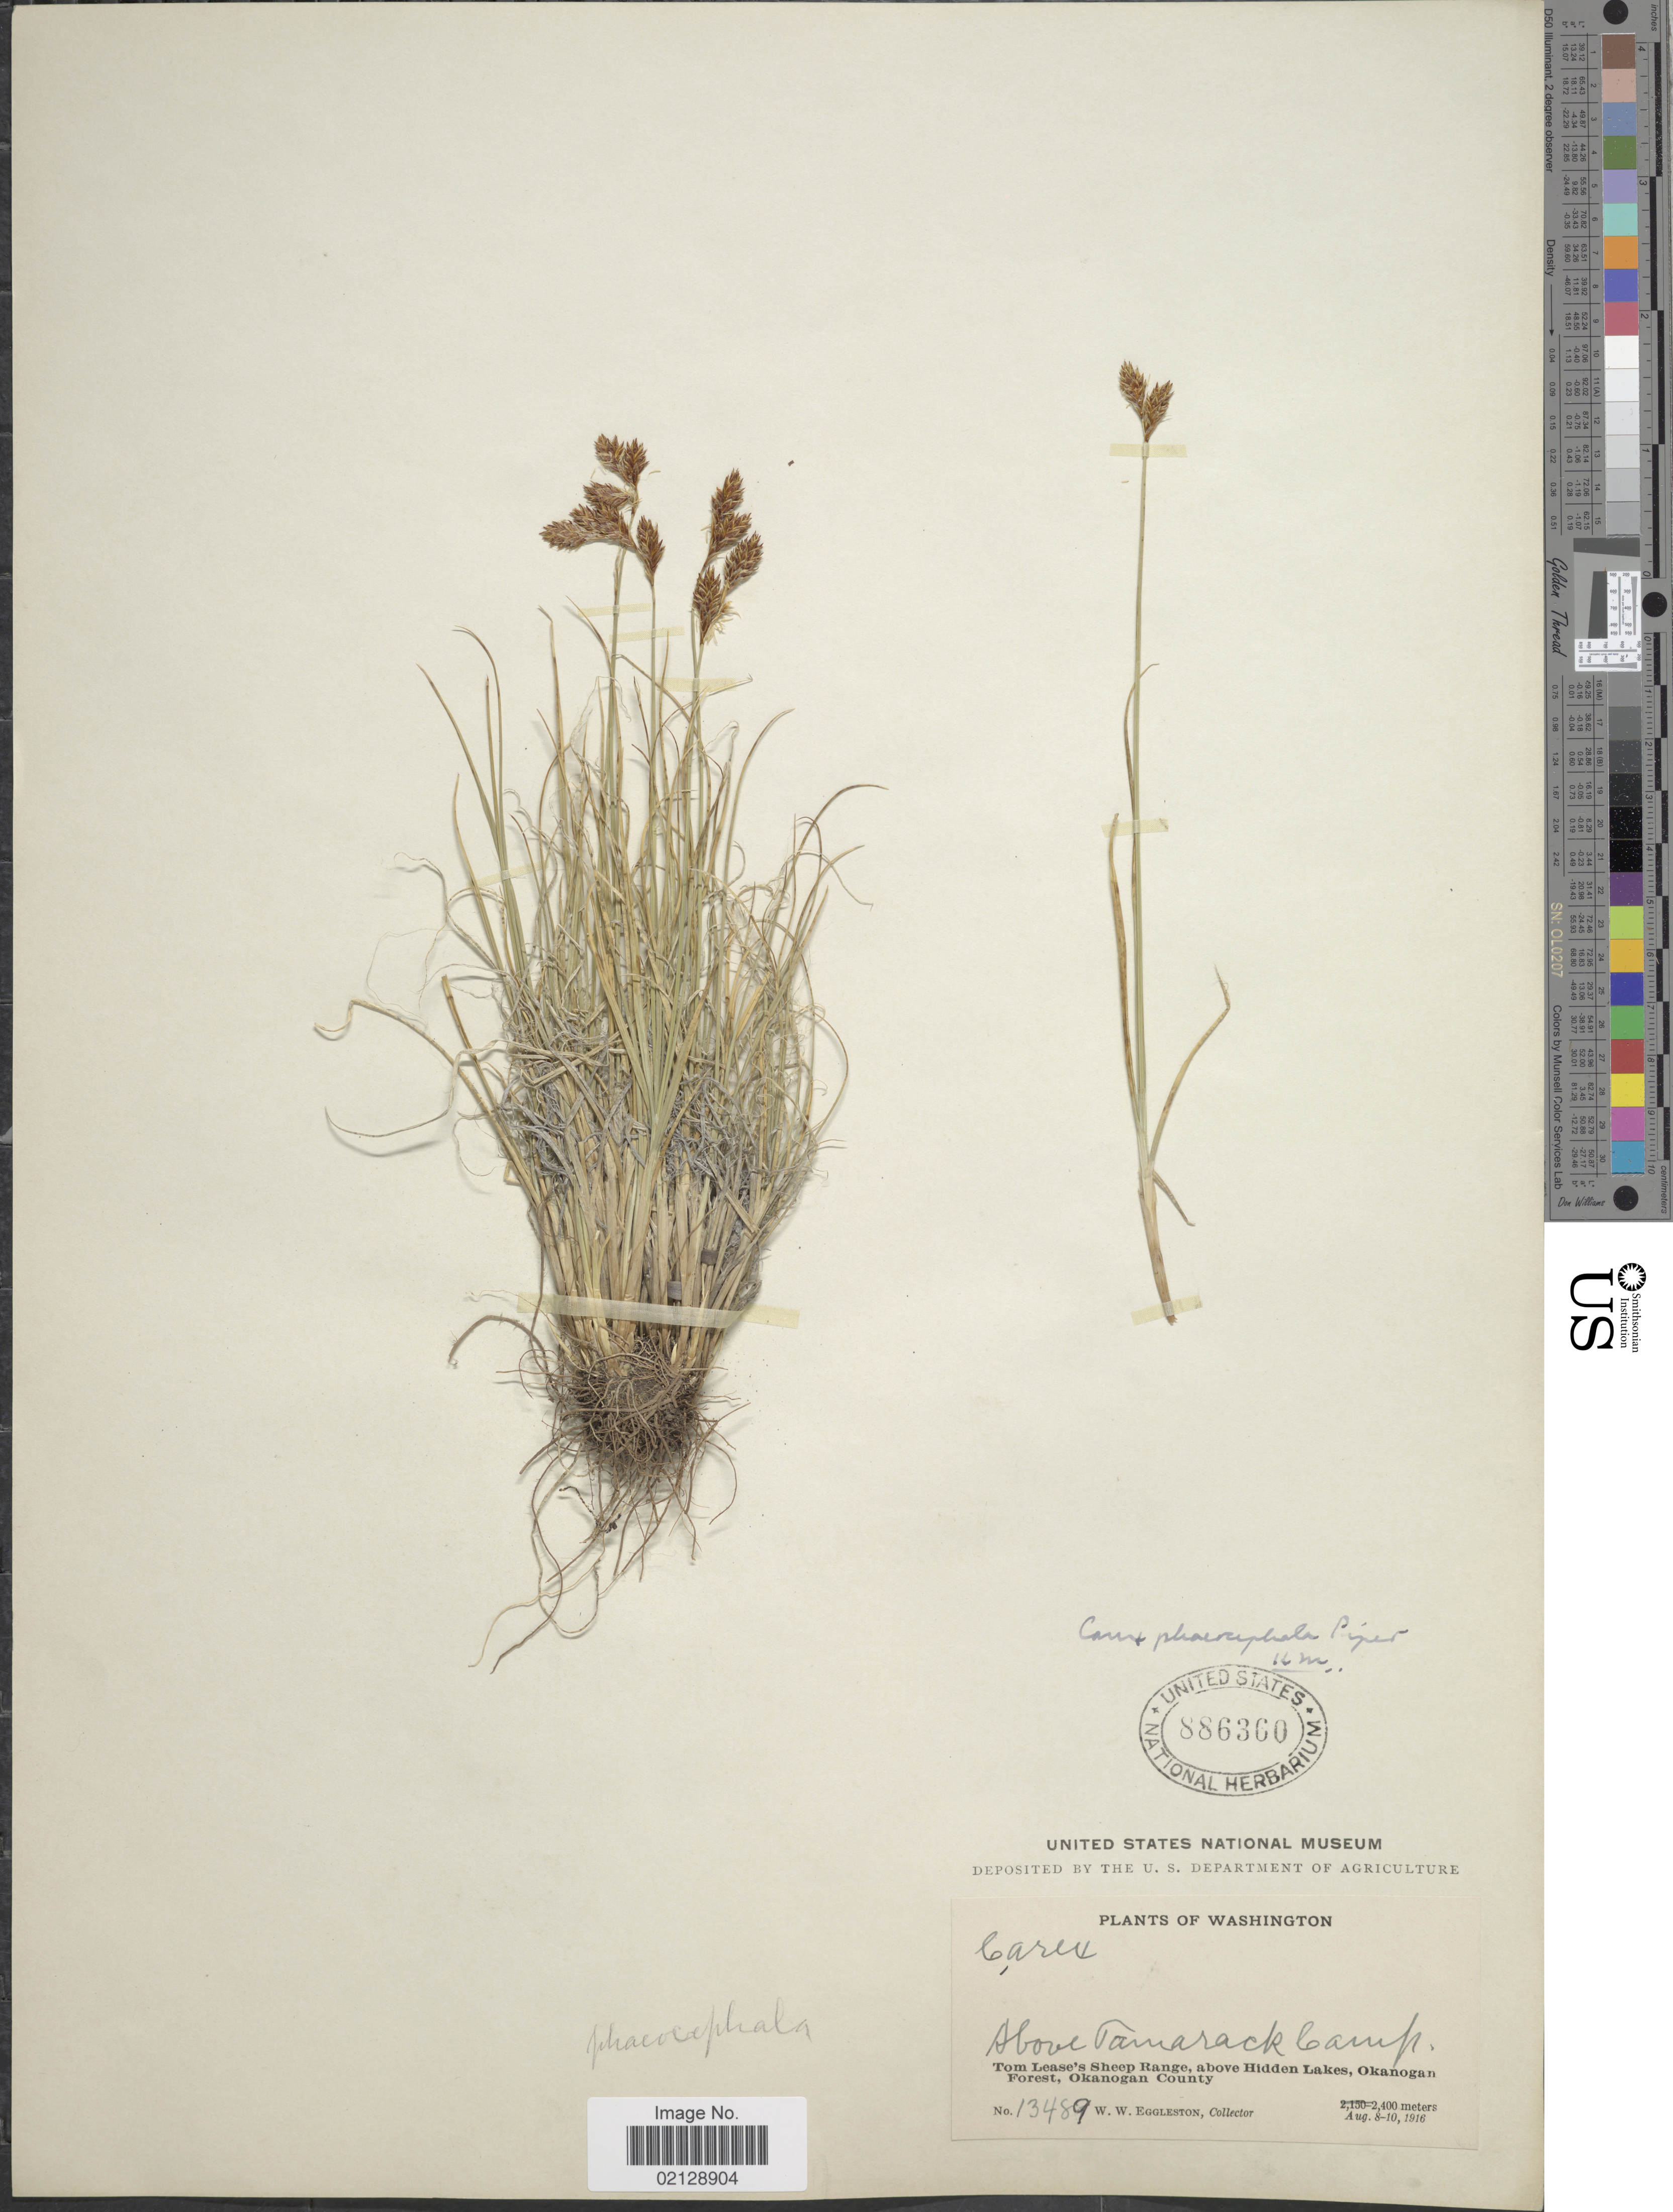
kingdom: Plantae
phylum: Tracheophyta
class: Liliopsida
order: Poales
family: Cyperaceae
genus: Carex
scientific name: Carex phaeocephala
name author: Piper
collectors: W. W. Eggleston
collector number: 13489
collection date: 1916-08-08/1916-08-10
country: United States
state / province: Washington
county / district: Okanogan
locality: Above Tamarack Camp, Tom Lease's Sheep Range, above Hidden Lakes, Okanogan Forest, Okanogan County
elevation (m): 2400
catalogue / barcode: US 886360